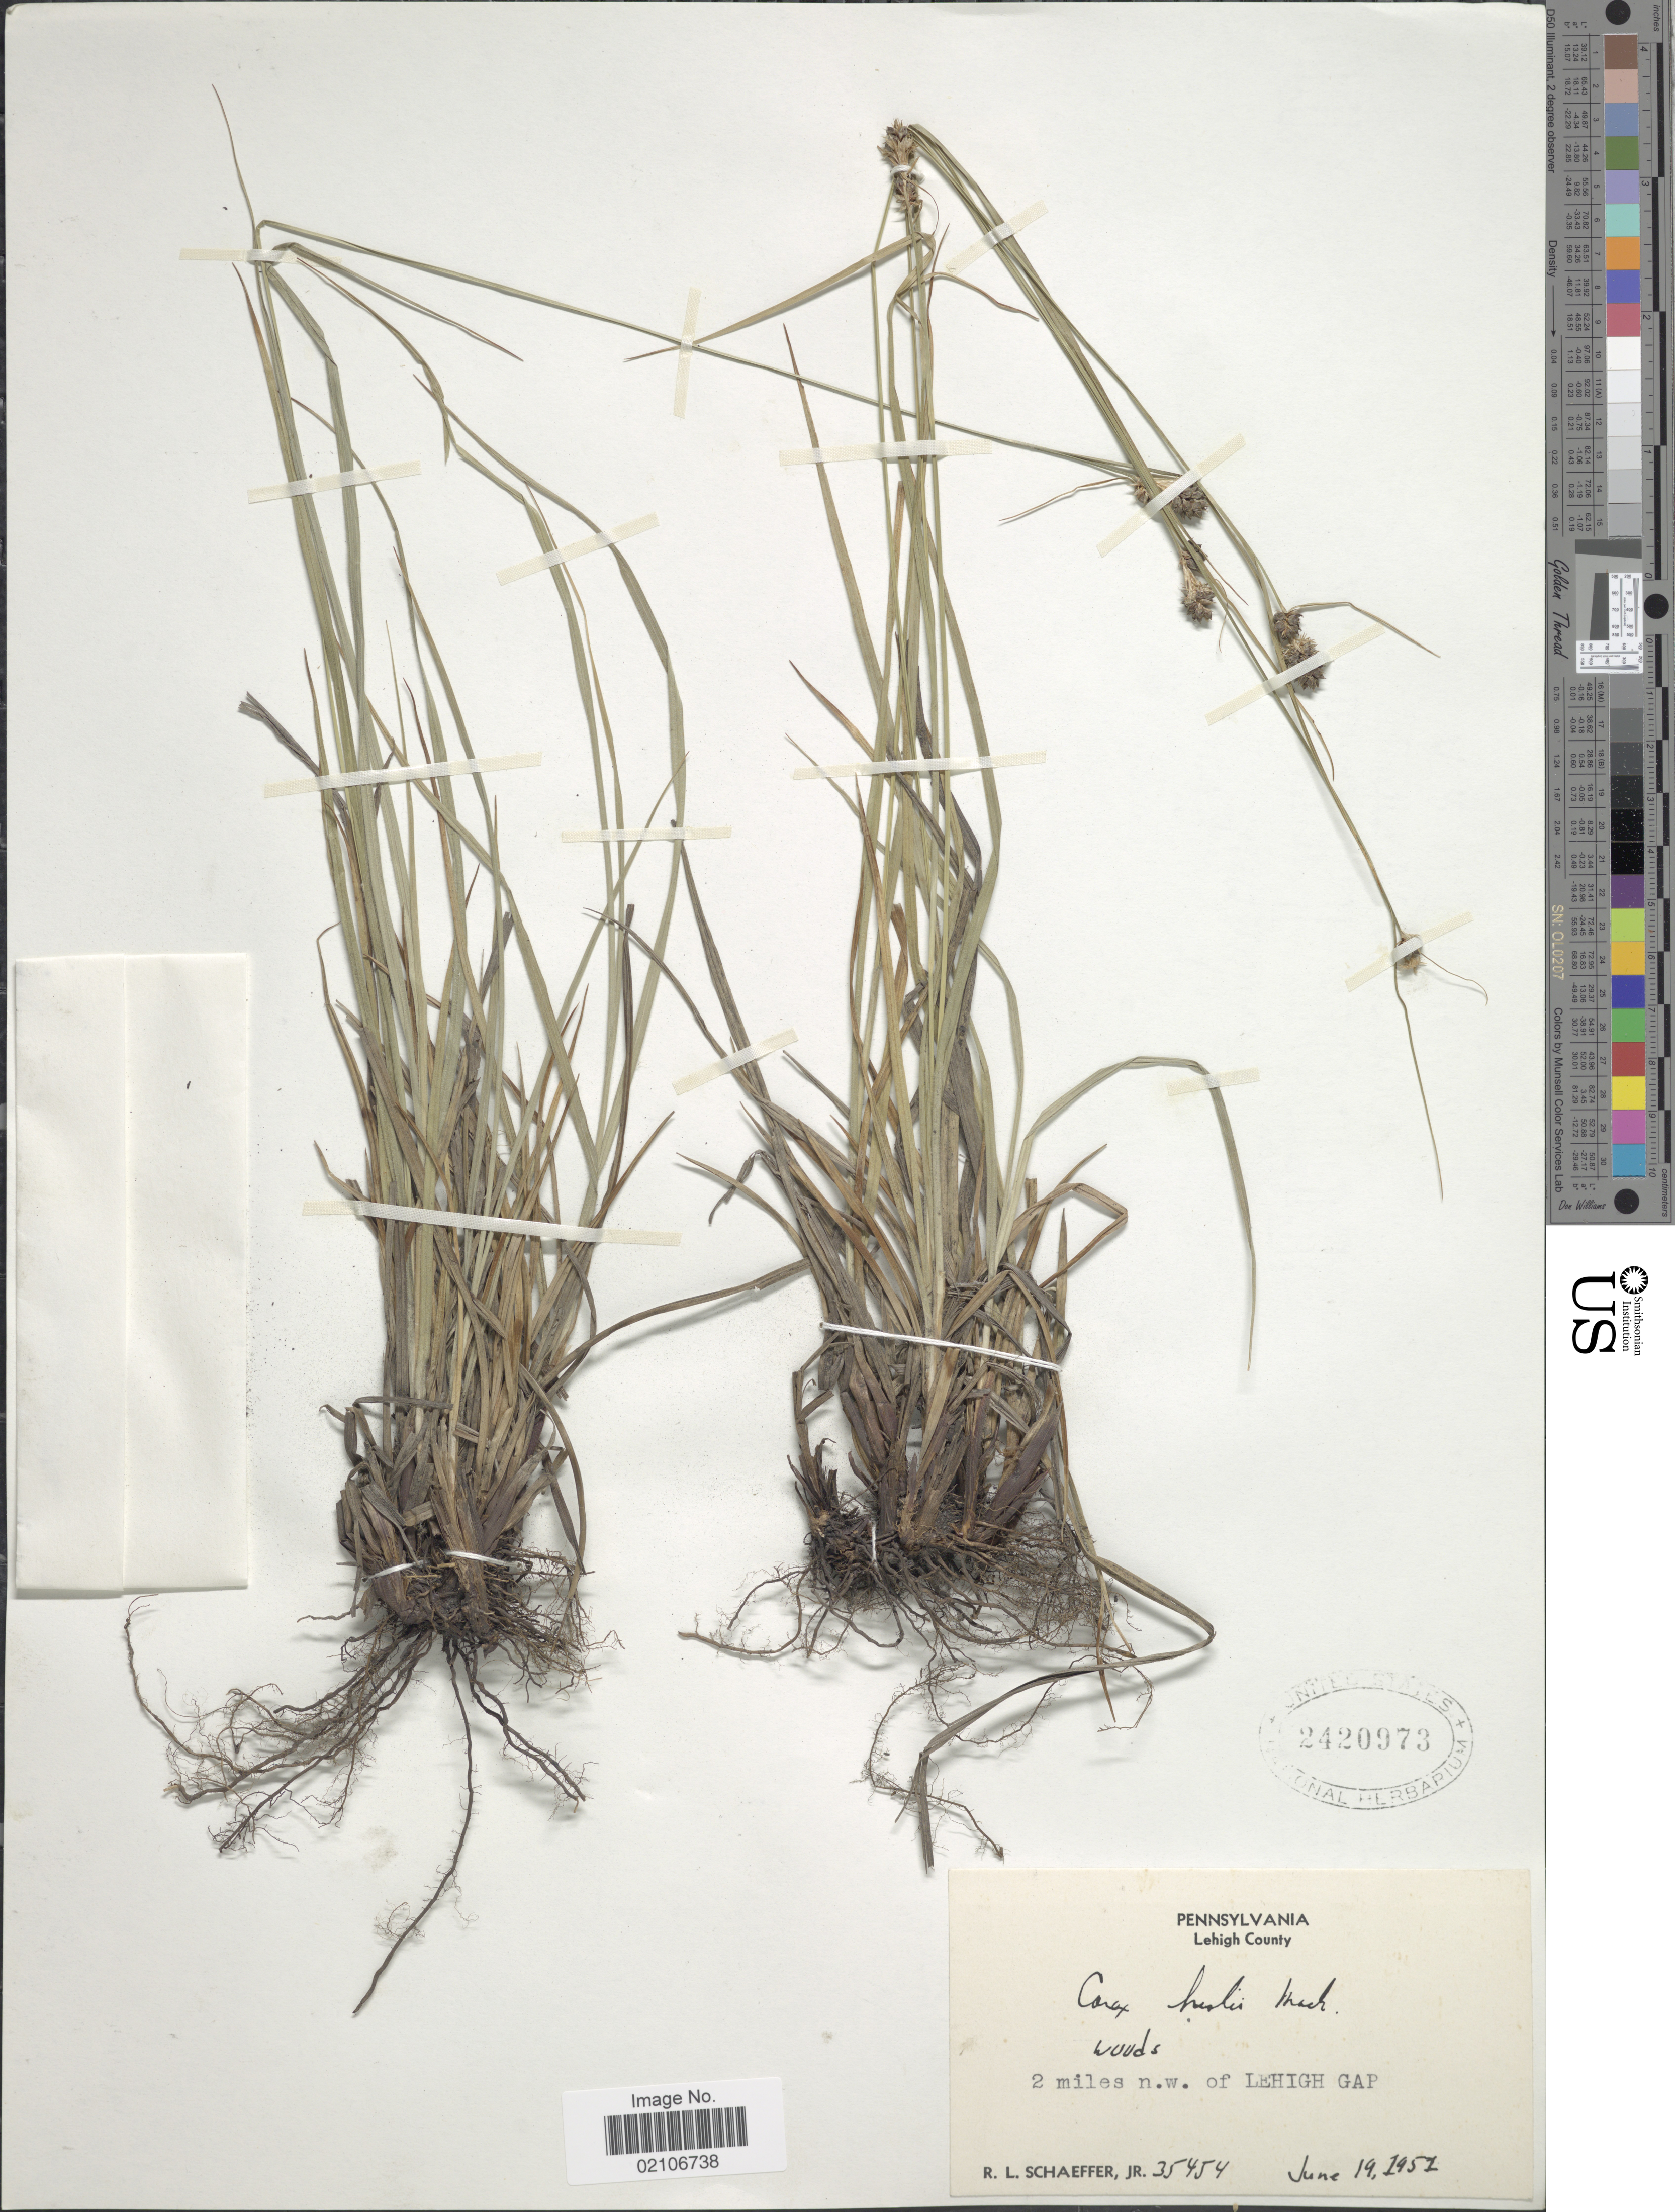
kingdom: Plantae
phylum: Tracheophyta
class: Liliopsida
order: Poales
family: Cyperaceae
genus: Carex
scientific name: Carex bushii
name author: Mack.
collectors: R. L. Schaeffer Jr.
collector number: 35454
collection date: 1951-06-19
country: United States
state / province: Pennsylvania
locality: Lehigh County, woods, 2 miles n.w. of Lehigh Gap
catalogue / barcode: US 2420973